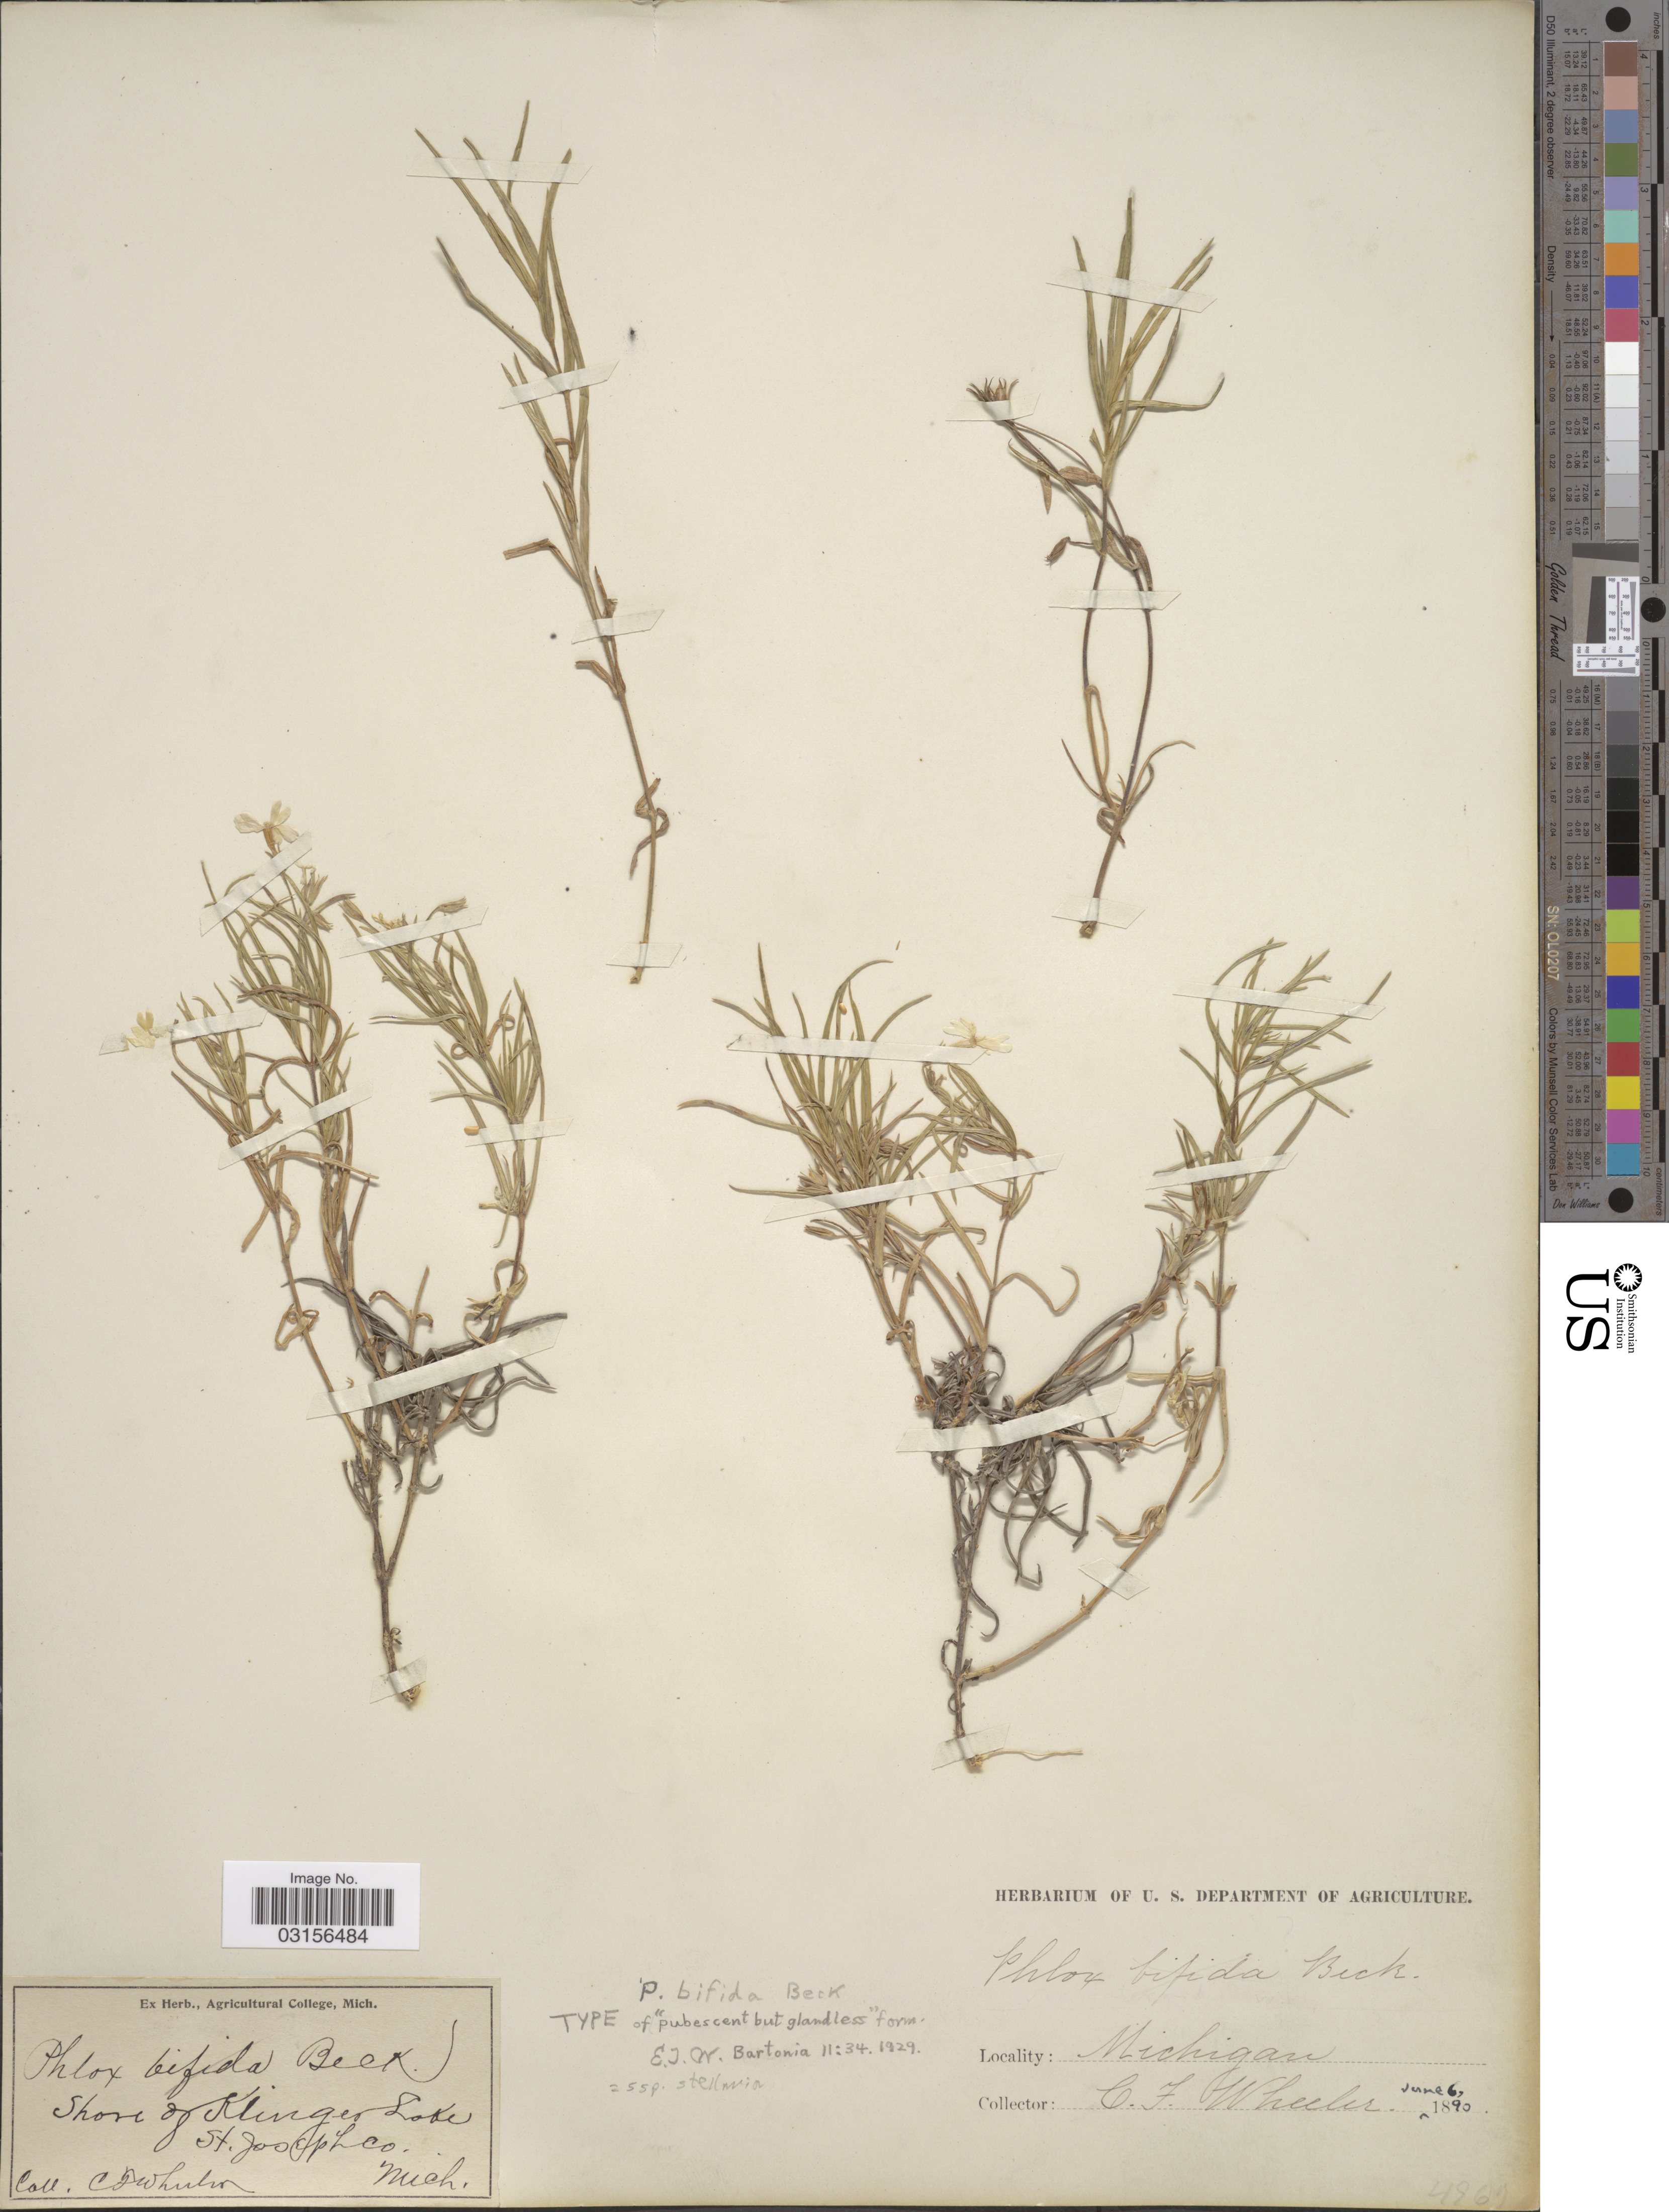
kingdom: Plantae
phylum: Tracheophyta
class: Magnoliopsida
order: Ericales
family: Polemoniaceae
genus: Phlox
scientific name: Phlox bifida subsp. stellaria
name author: (A. Gray) Wherry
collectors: C. Wheeler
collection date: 1890-06-06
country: United States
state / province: Michigan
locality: Shore of Klinger Lake. St. Joseph Co. Mich.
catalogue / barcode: US 103112